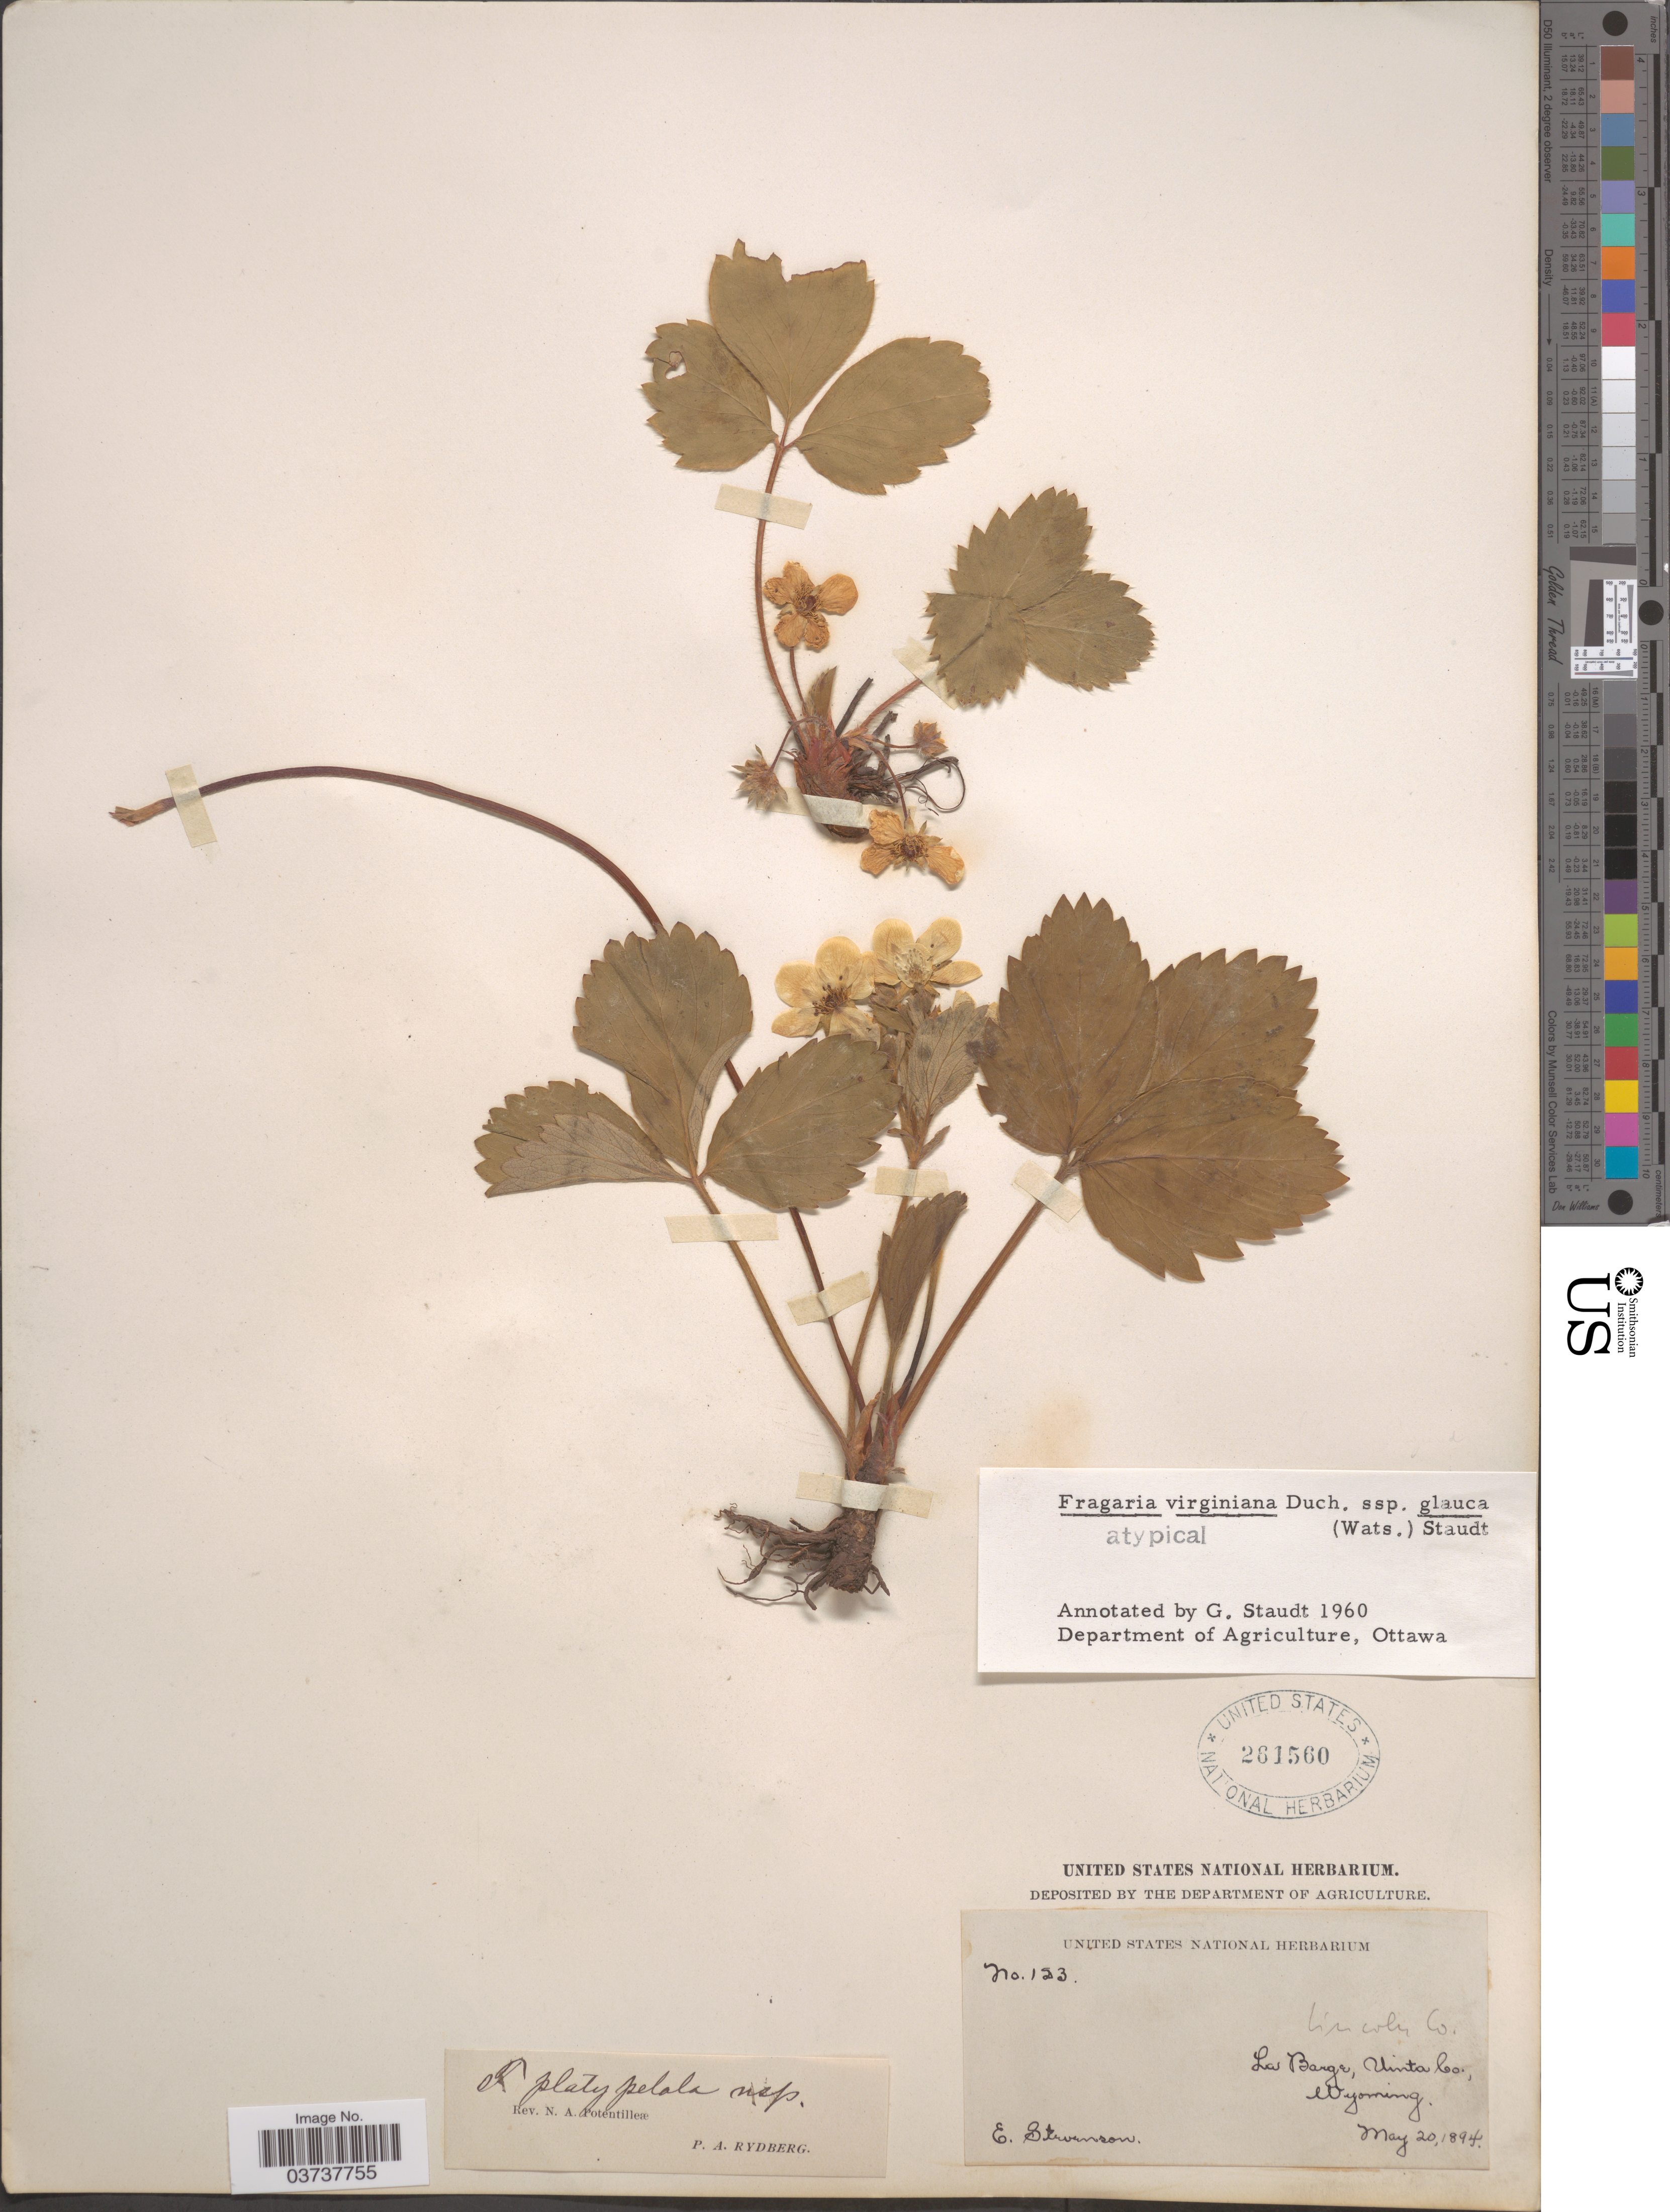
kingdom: Plantae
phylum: Tracheophyta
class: Magnoliopsida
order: Rosales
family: Rosaceae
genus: Fragaria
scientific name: Fragaria virginiana subsp. glauca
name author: (S. Watson) Staudt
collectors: E. Stevenson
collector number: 123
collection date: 1894-05-20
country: United States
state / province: Wyoming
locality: Lincoln Co. Las Barge, Uinta Co.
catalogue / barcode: US 261560